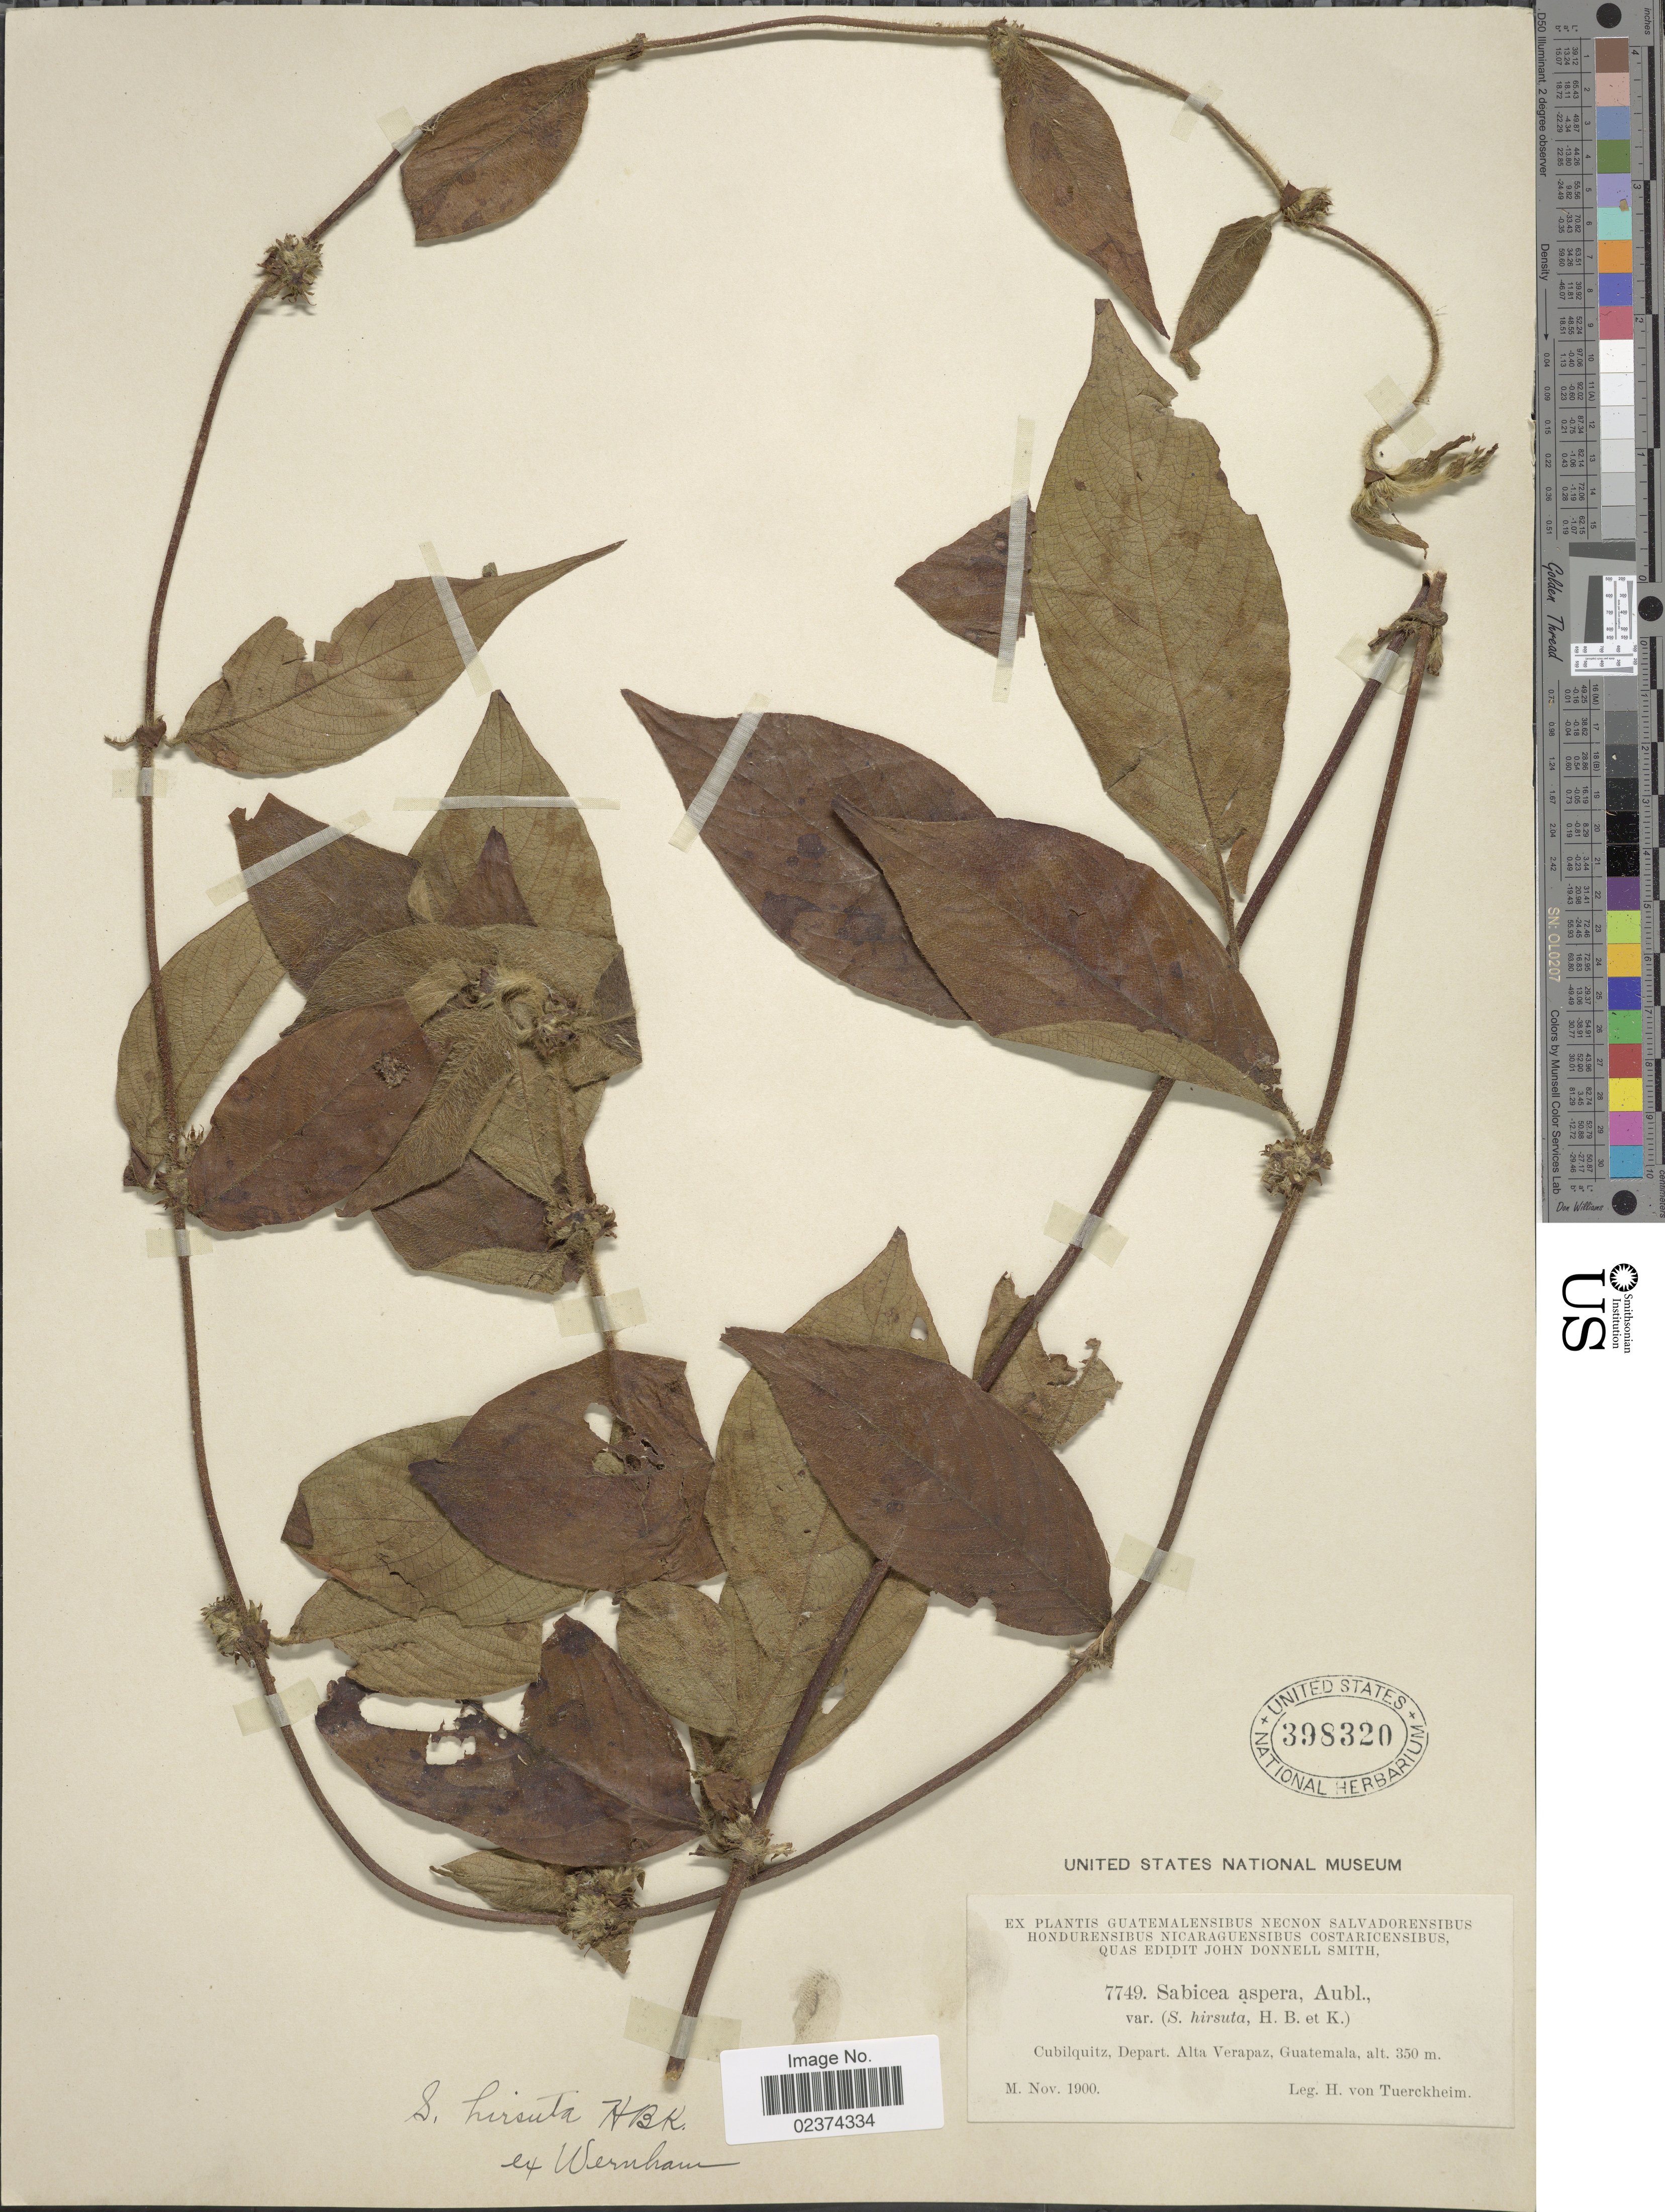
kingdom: Plantae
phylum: Tracheophyta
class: Magnoliopsida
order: Gentianales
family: Rubiaceae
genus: Sabicea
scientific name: Sabicea hirsuta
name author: Kunth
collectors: H. von Tuerckheim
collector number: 7749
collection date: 1900-11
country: Guatemala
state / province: Alta Verapaz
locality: Cubilquitz, Depart. Alta Verapaz, Guatemala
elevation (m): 350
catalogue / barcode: US 398320